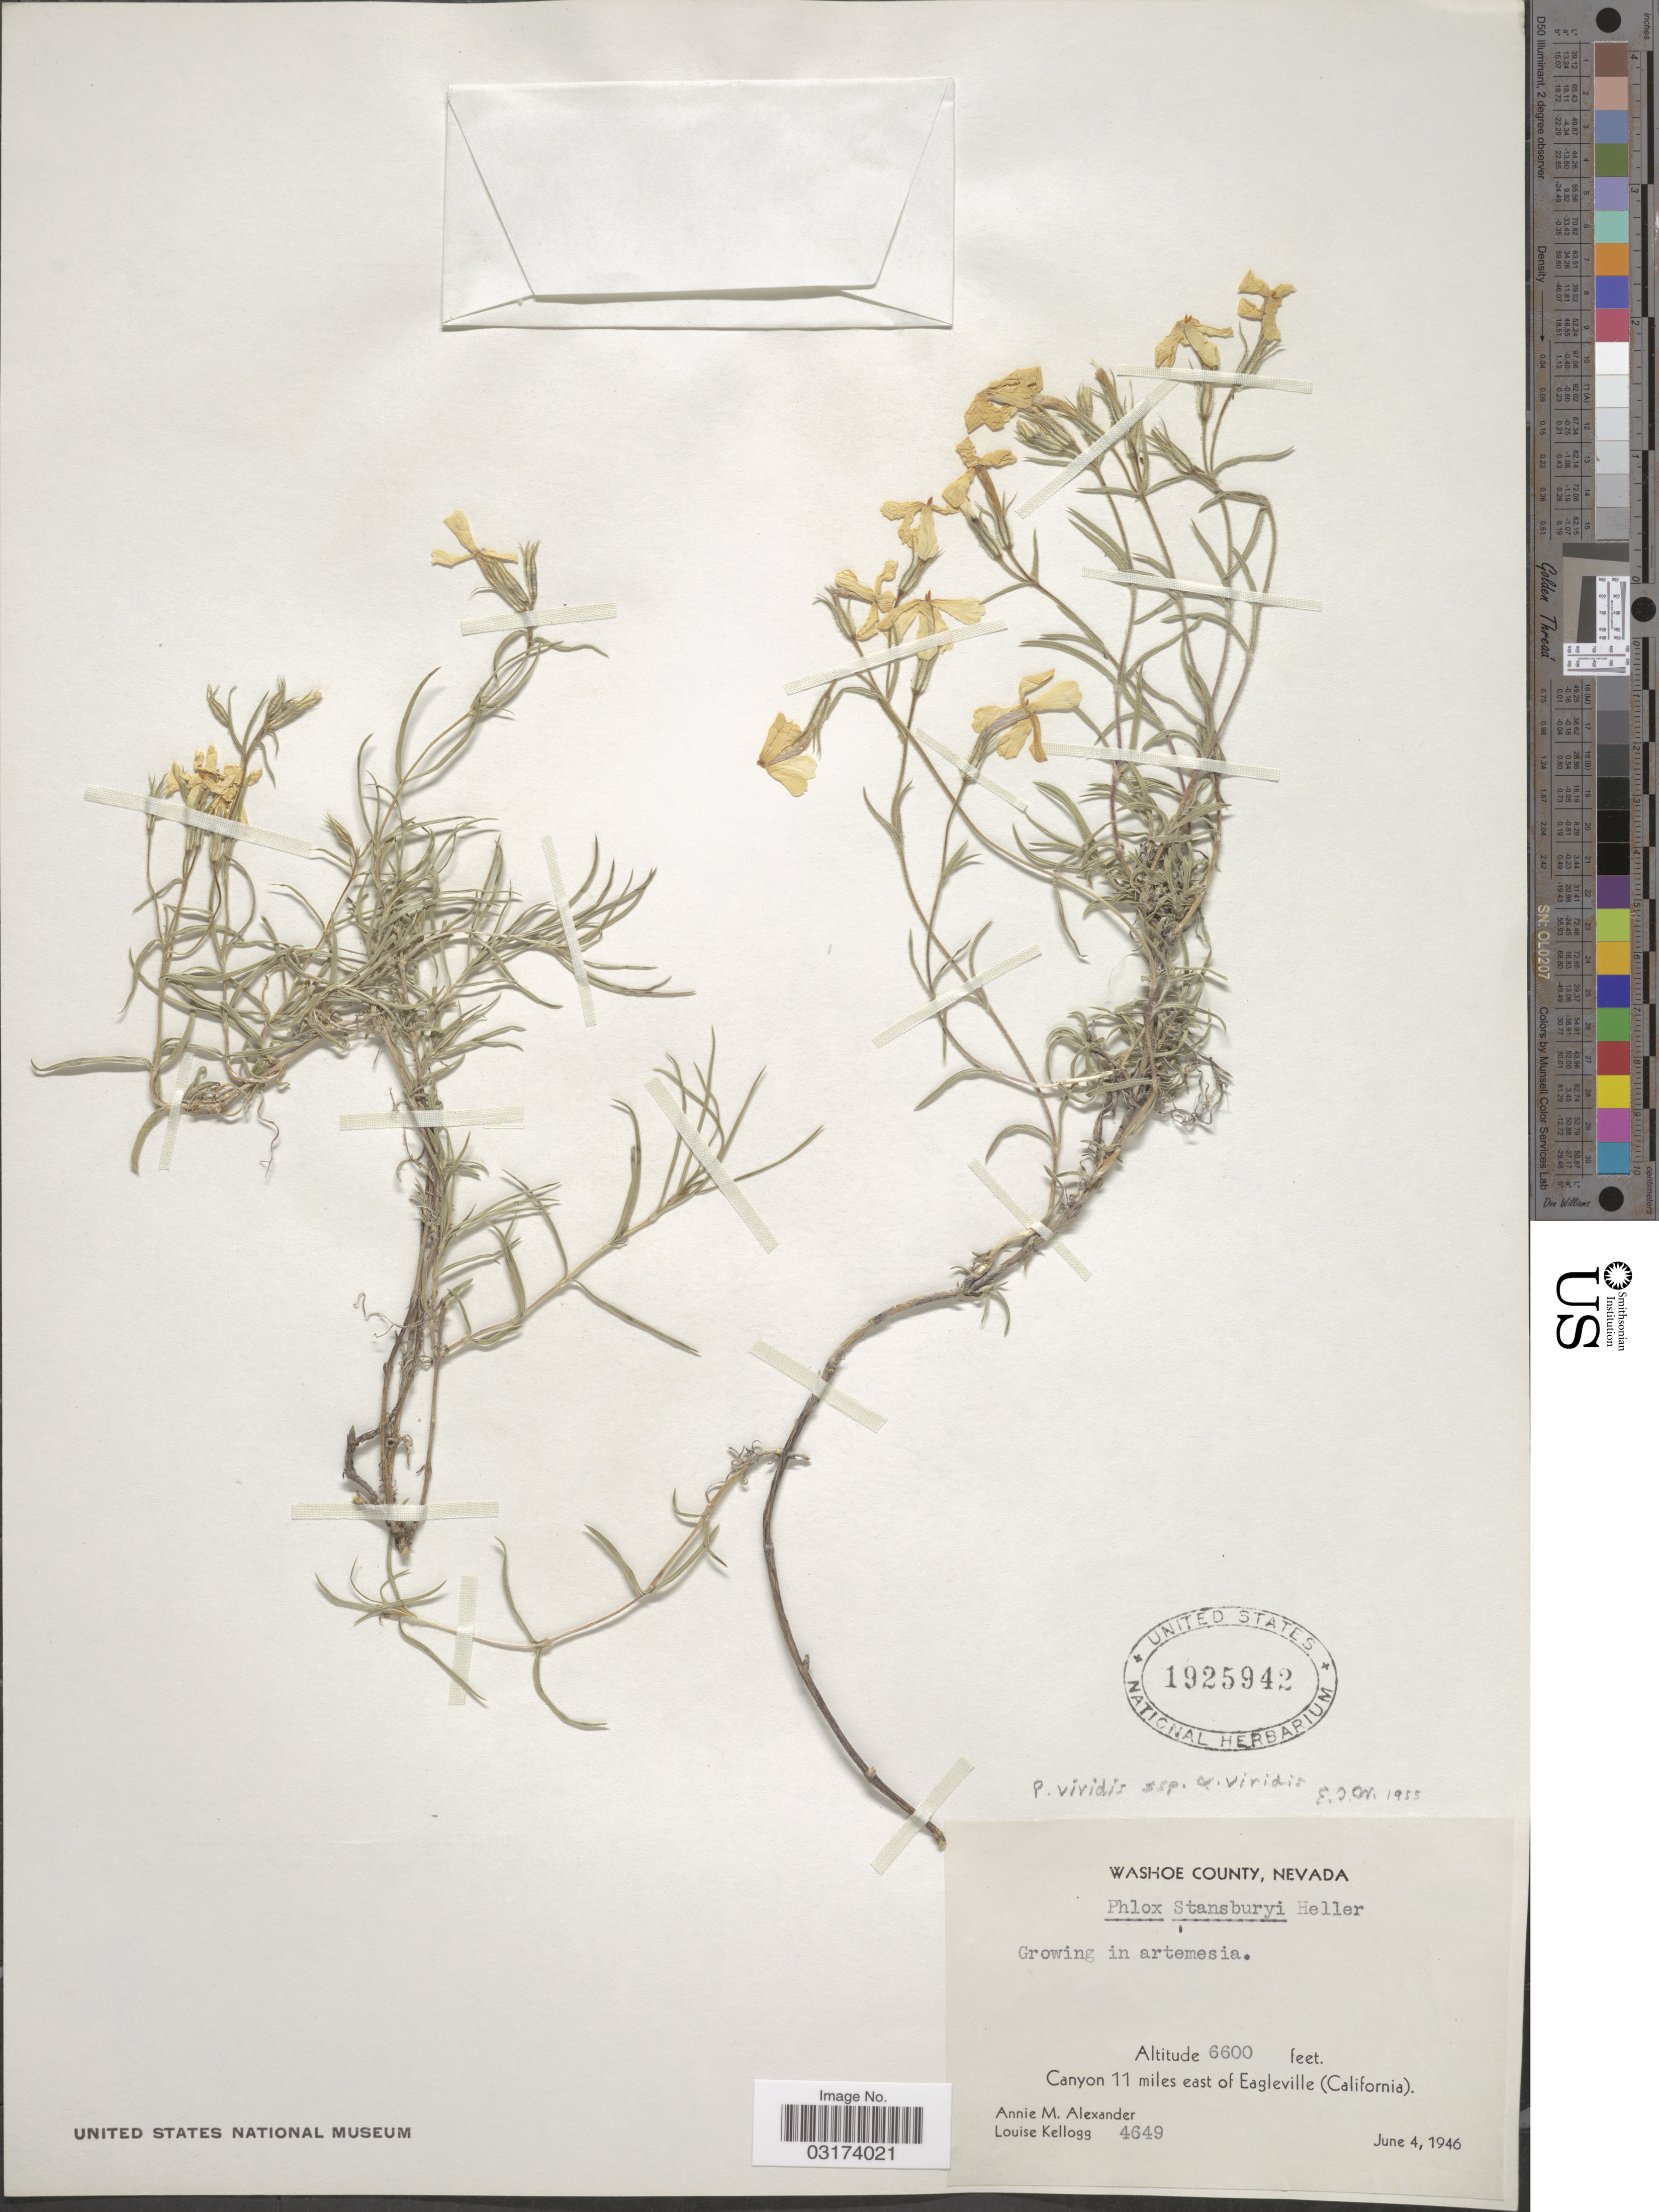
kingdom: Plantae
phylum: Tracheophyta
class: Magnoliopsida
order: Ericales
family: Polemoniaceae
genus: Phlox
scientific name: Phlox viridis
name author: E.E. Nelson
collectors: A. M. Alexander & L. Kellogg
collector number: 4649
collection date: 1946-06-04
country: United States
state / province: Nevada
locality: Washoe County, Canyon 11 miles east of Eagleville (California).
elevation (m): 2012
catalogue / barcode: US 1925942